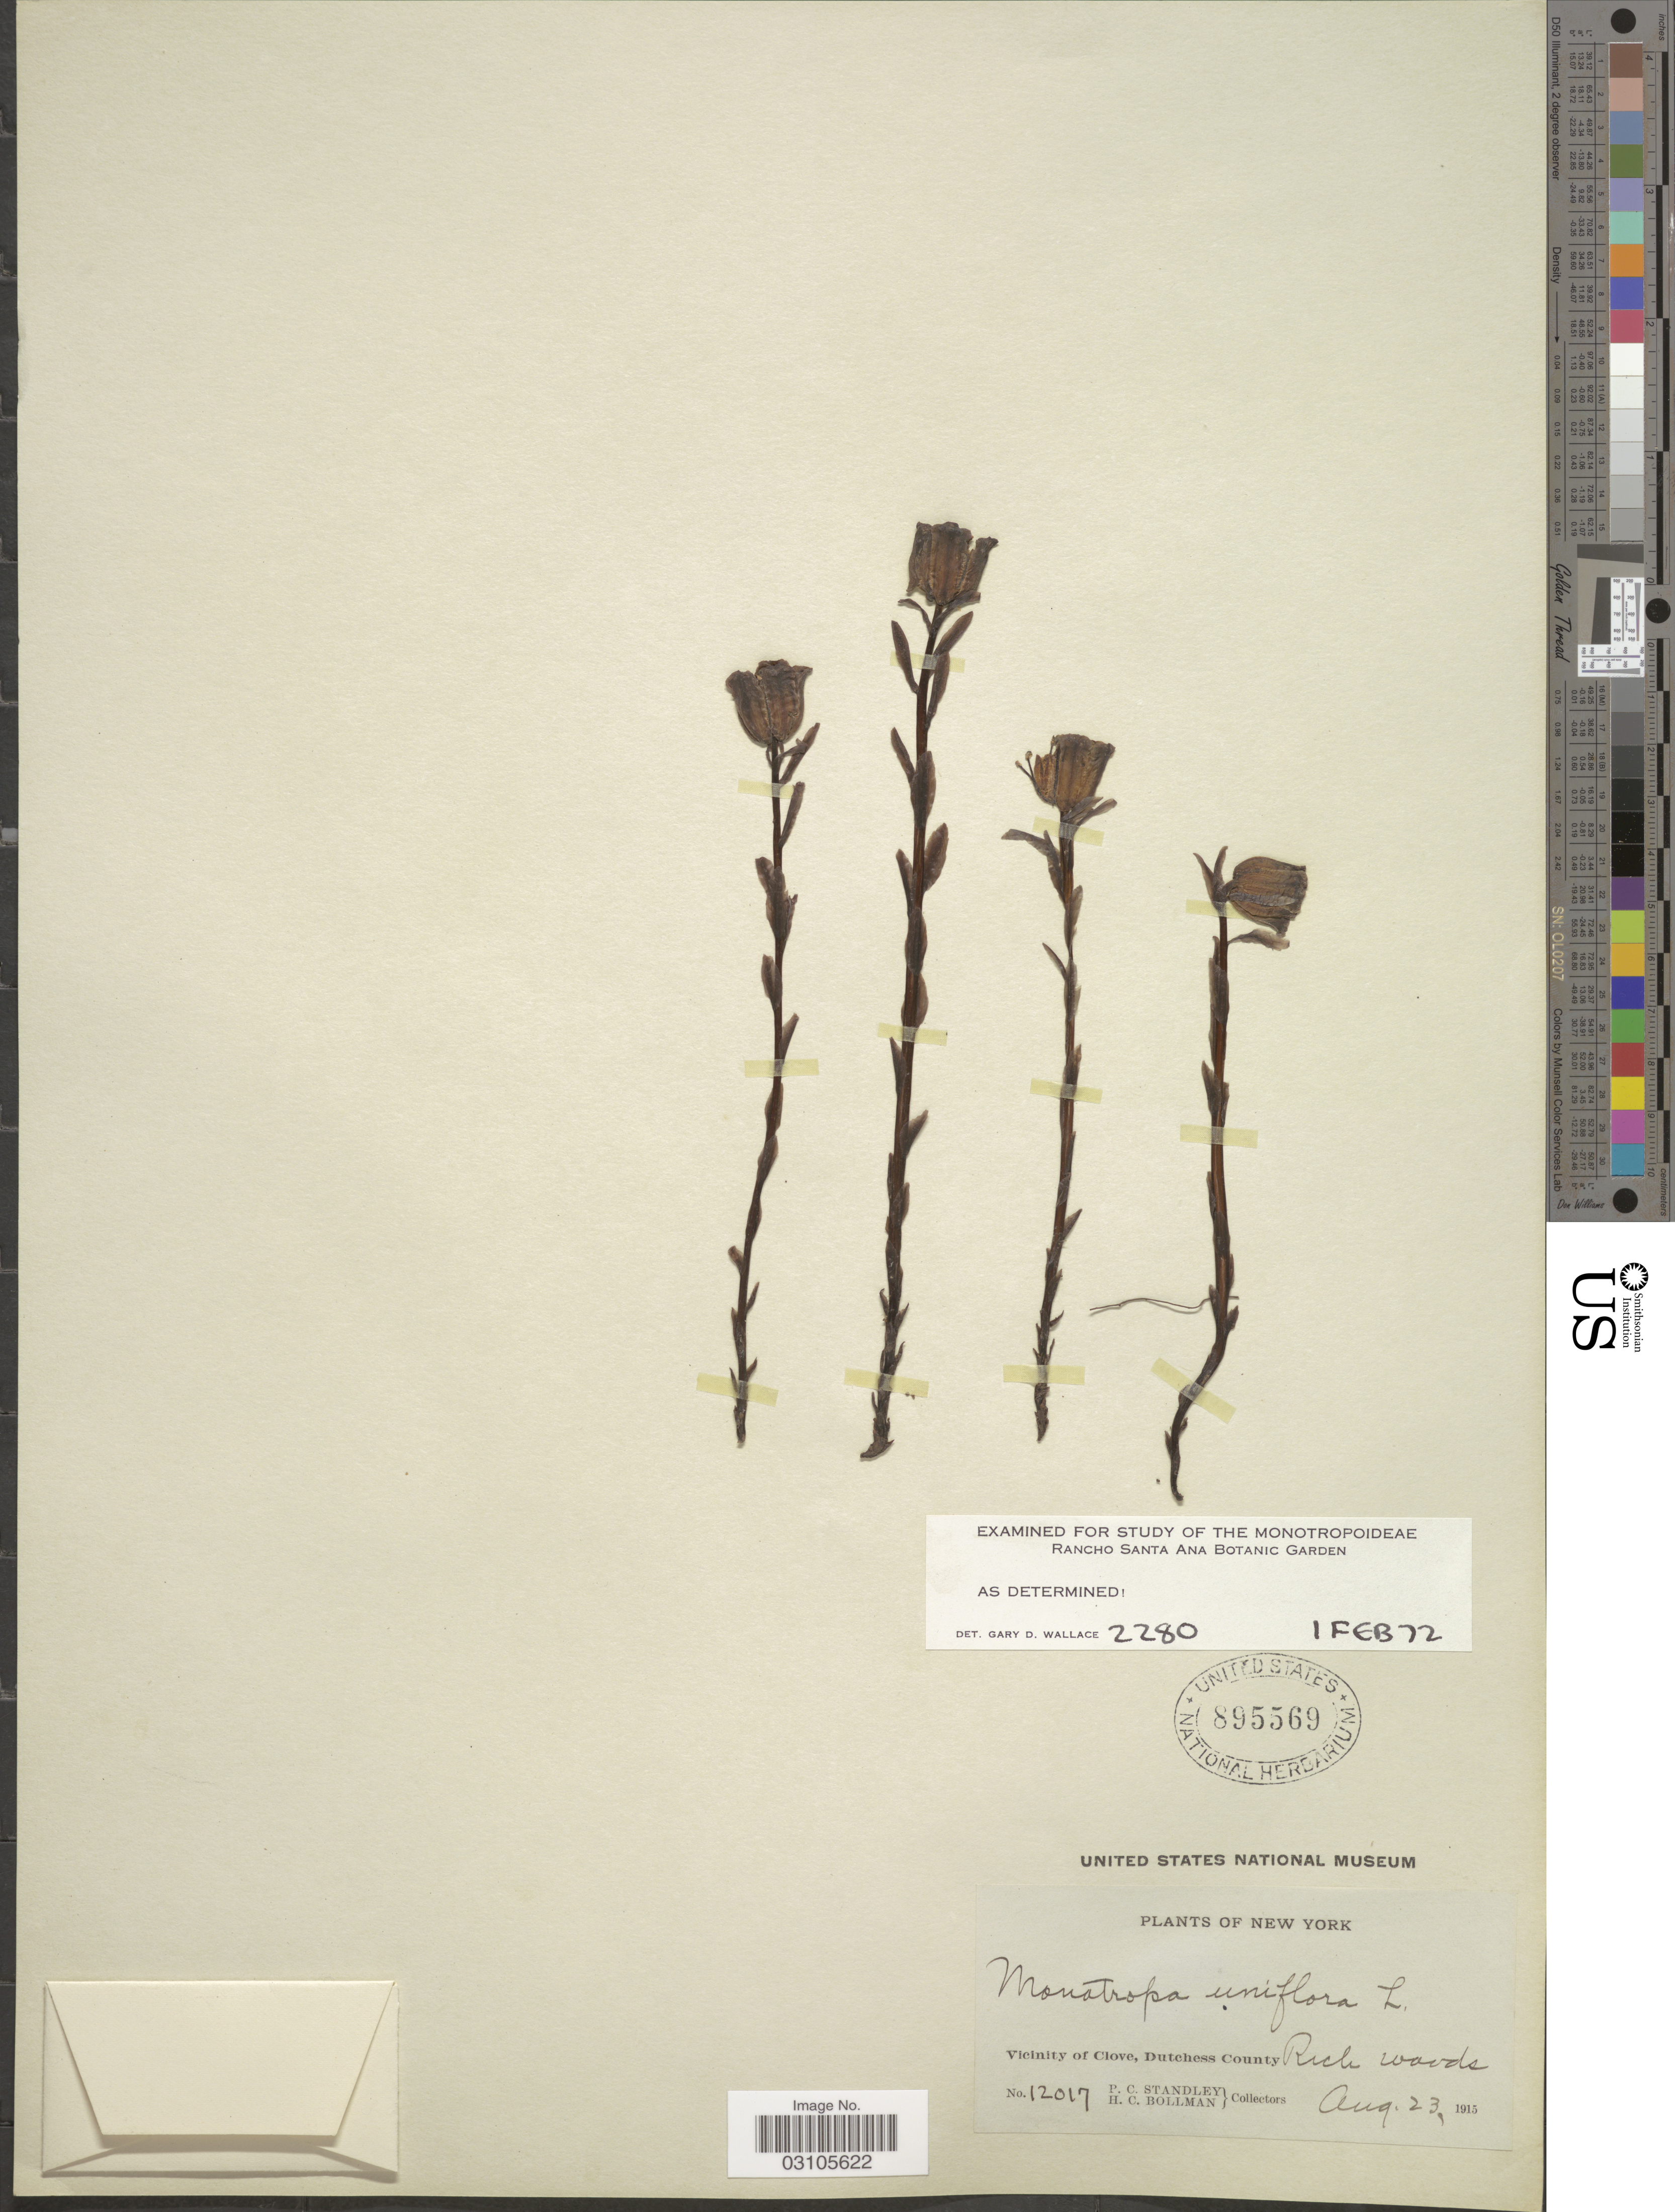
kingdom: Plantae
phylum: Tracheophyta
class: Magnoliopsida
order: Ericales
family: Ericaceae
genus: Monotropa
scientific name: Monotropa uniflora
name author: L.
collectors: P. C. Standley & H. C. Bollman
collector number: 12017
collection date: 1915-08-23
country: United States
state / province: New York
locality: Vicinity of Clove, Dutchess County. Rich woods.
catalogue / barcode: US 895569